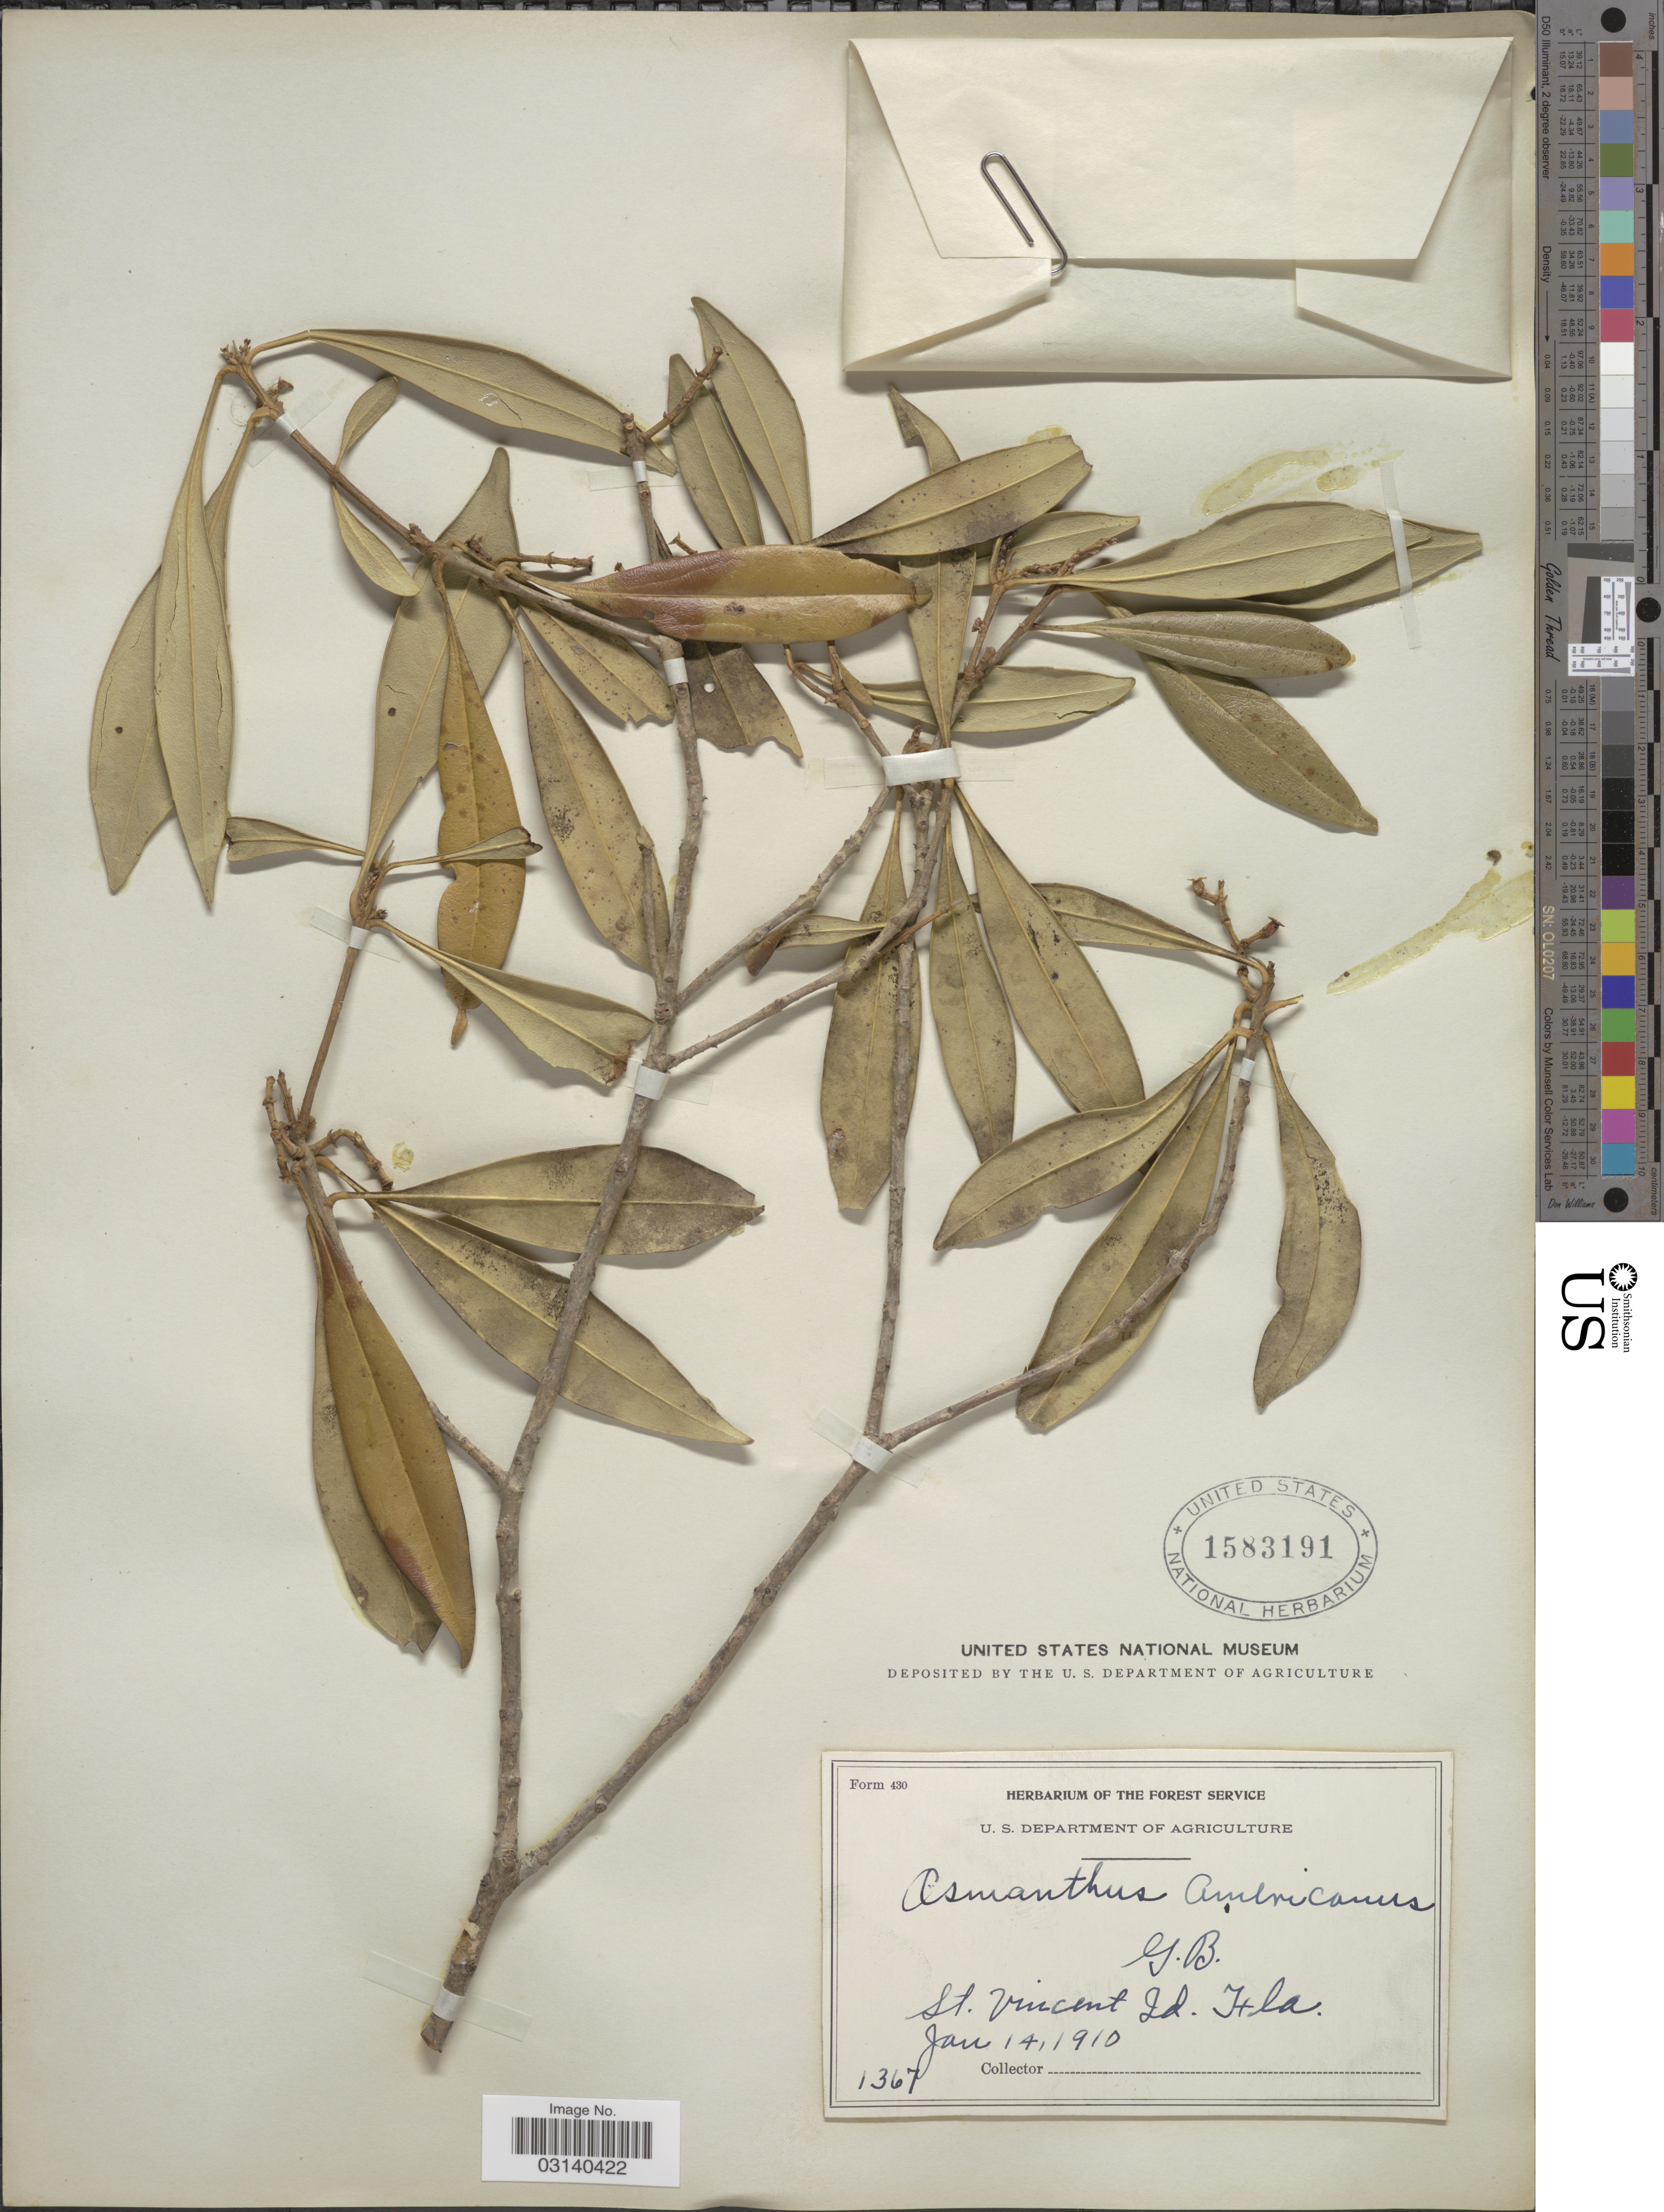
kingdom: Plantae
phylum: Tracheophyta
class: Magnoliopsida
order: Lamiales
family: Oleaceae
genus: Osmanthus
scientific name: Osmanthus americanus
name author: (L.) A. Gray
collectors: Ex herb. Forest Reserve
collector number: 1367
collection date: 1910-01-14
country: United States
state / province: Florida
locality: St. Vincent Id., Fla.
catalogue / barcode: US 1583191